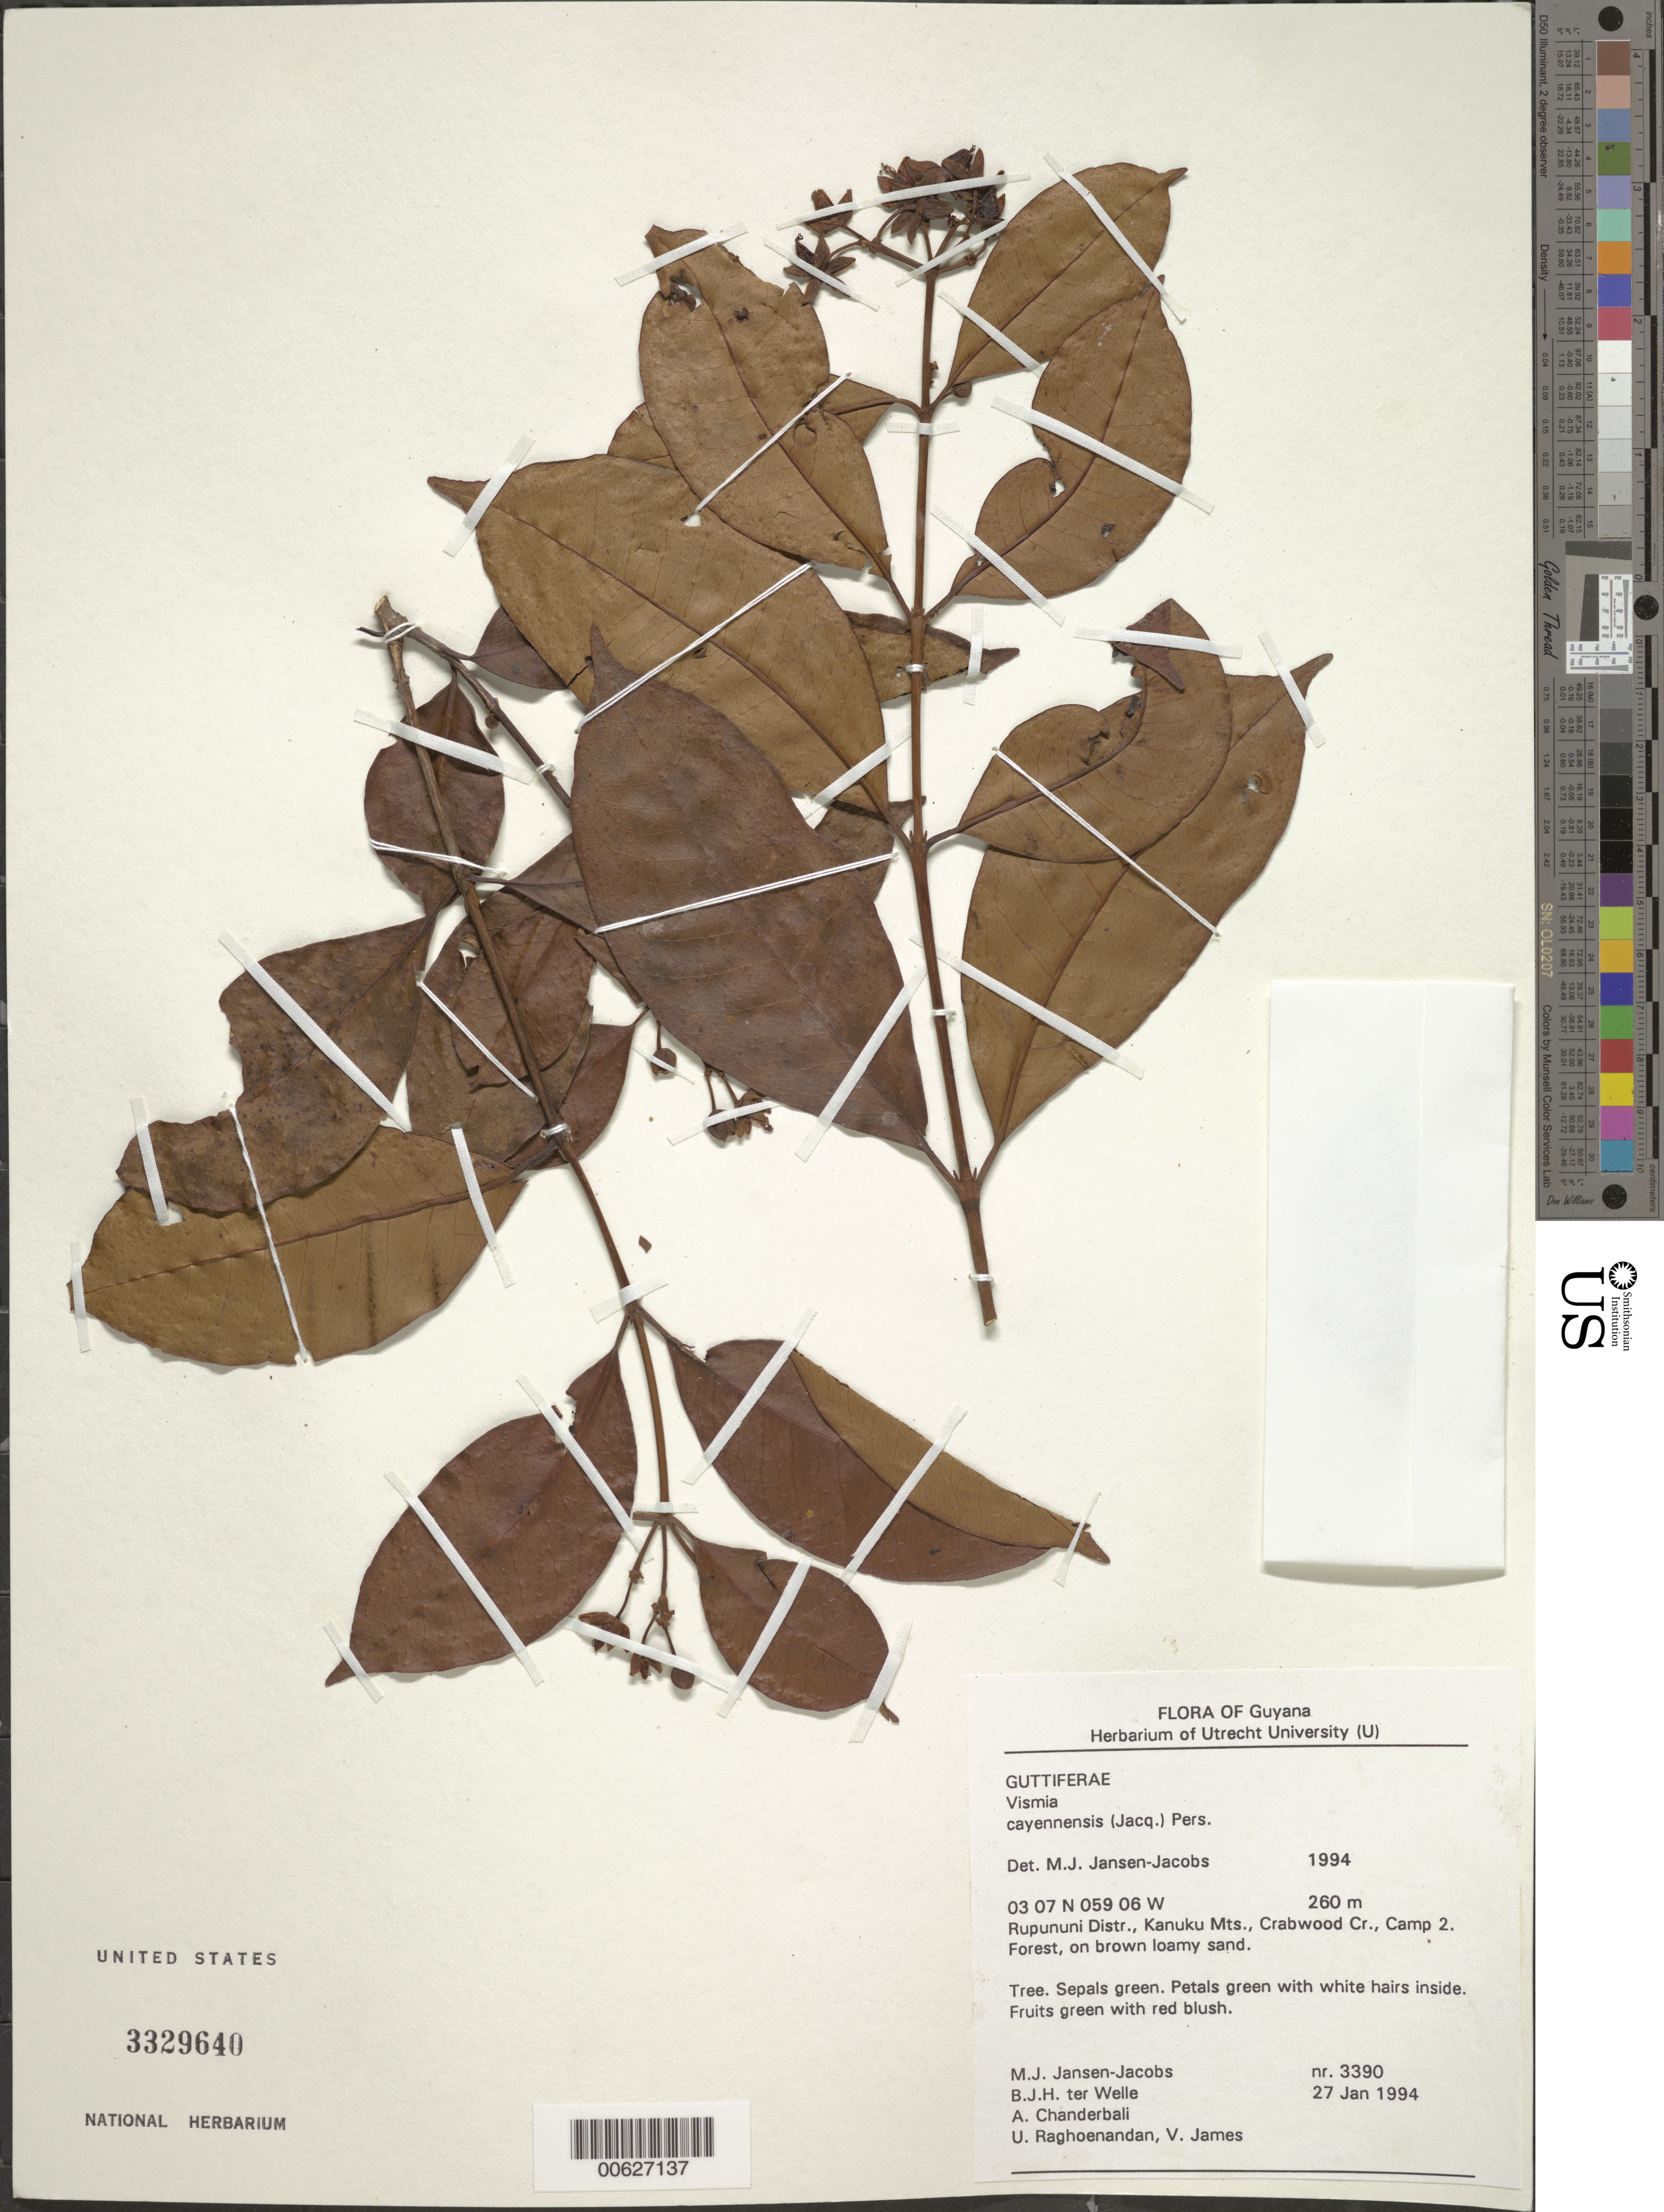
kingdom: Plantae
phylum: Tracheophyta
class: Magnoliopsida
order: Malpighiales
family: Hypericaceae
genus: Vismia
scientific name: Vismia cayennensis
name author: (Jacq.) Pers.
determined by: Jansen-Jacobs, M. J., (U), Nationaal Herbarium Nederland, Utrecht University branch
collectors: M. J. Jansen-Jacobs, B. Welle, A. S. Chanderbali, U. Raghoenandan & V. James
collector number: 3390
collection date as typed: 27-Jan-94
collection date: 1994-01-27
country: Guyana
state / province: U. Takutu-U. Essequibo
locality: Crabwood Cr., Camp 2, Kanuku Mts., Rupununi District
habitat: Forest, on brown loamy sand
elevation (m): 260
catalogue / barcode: US 3329640